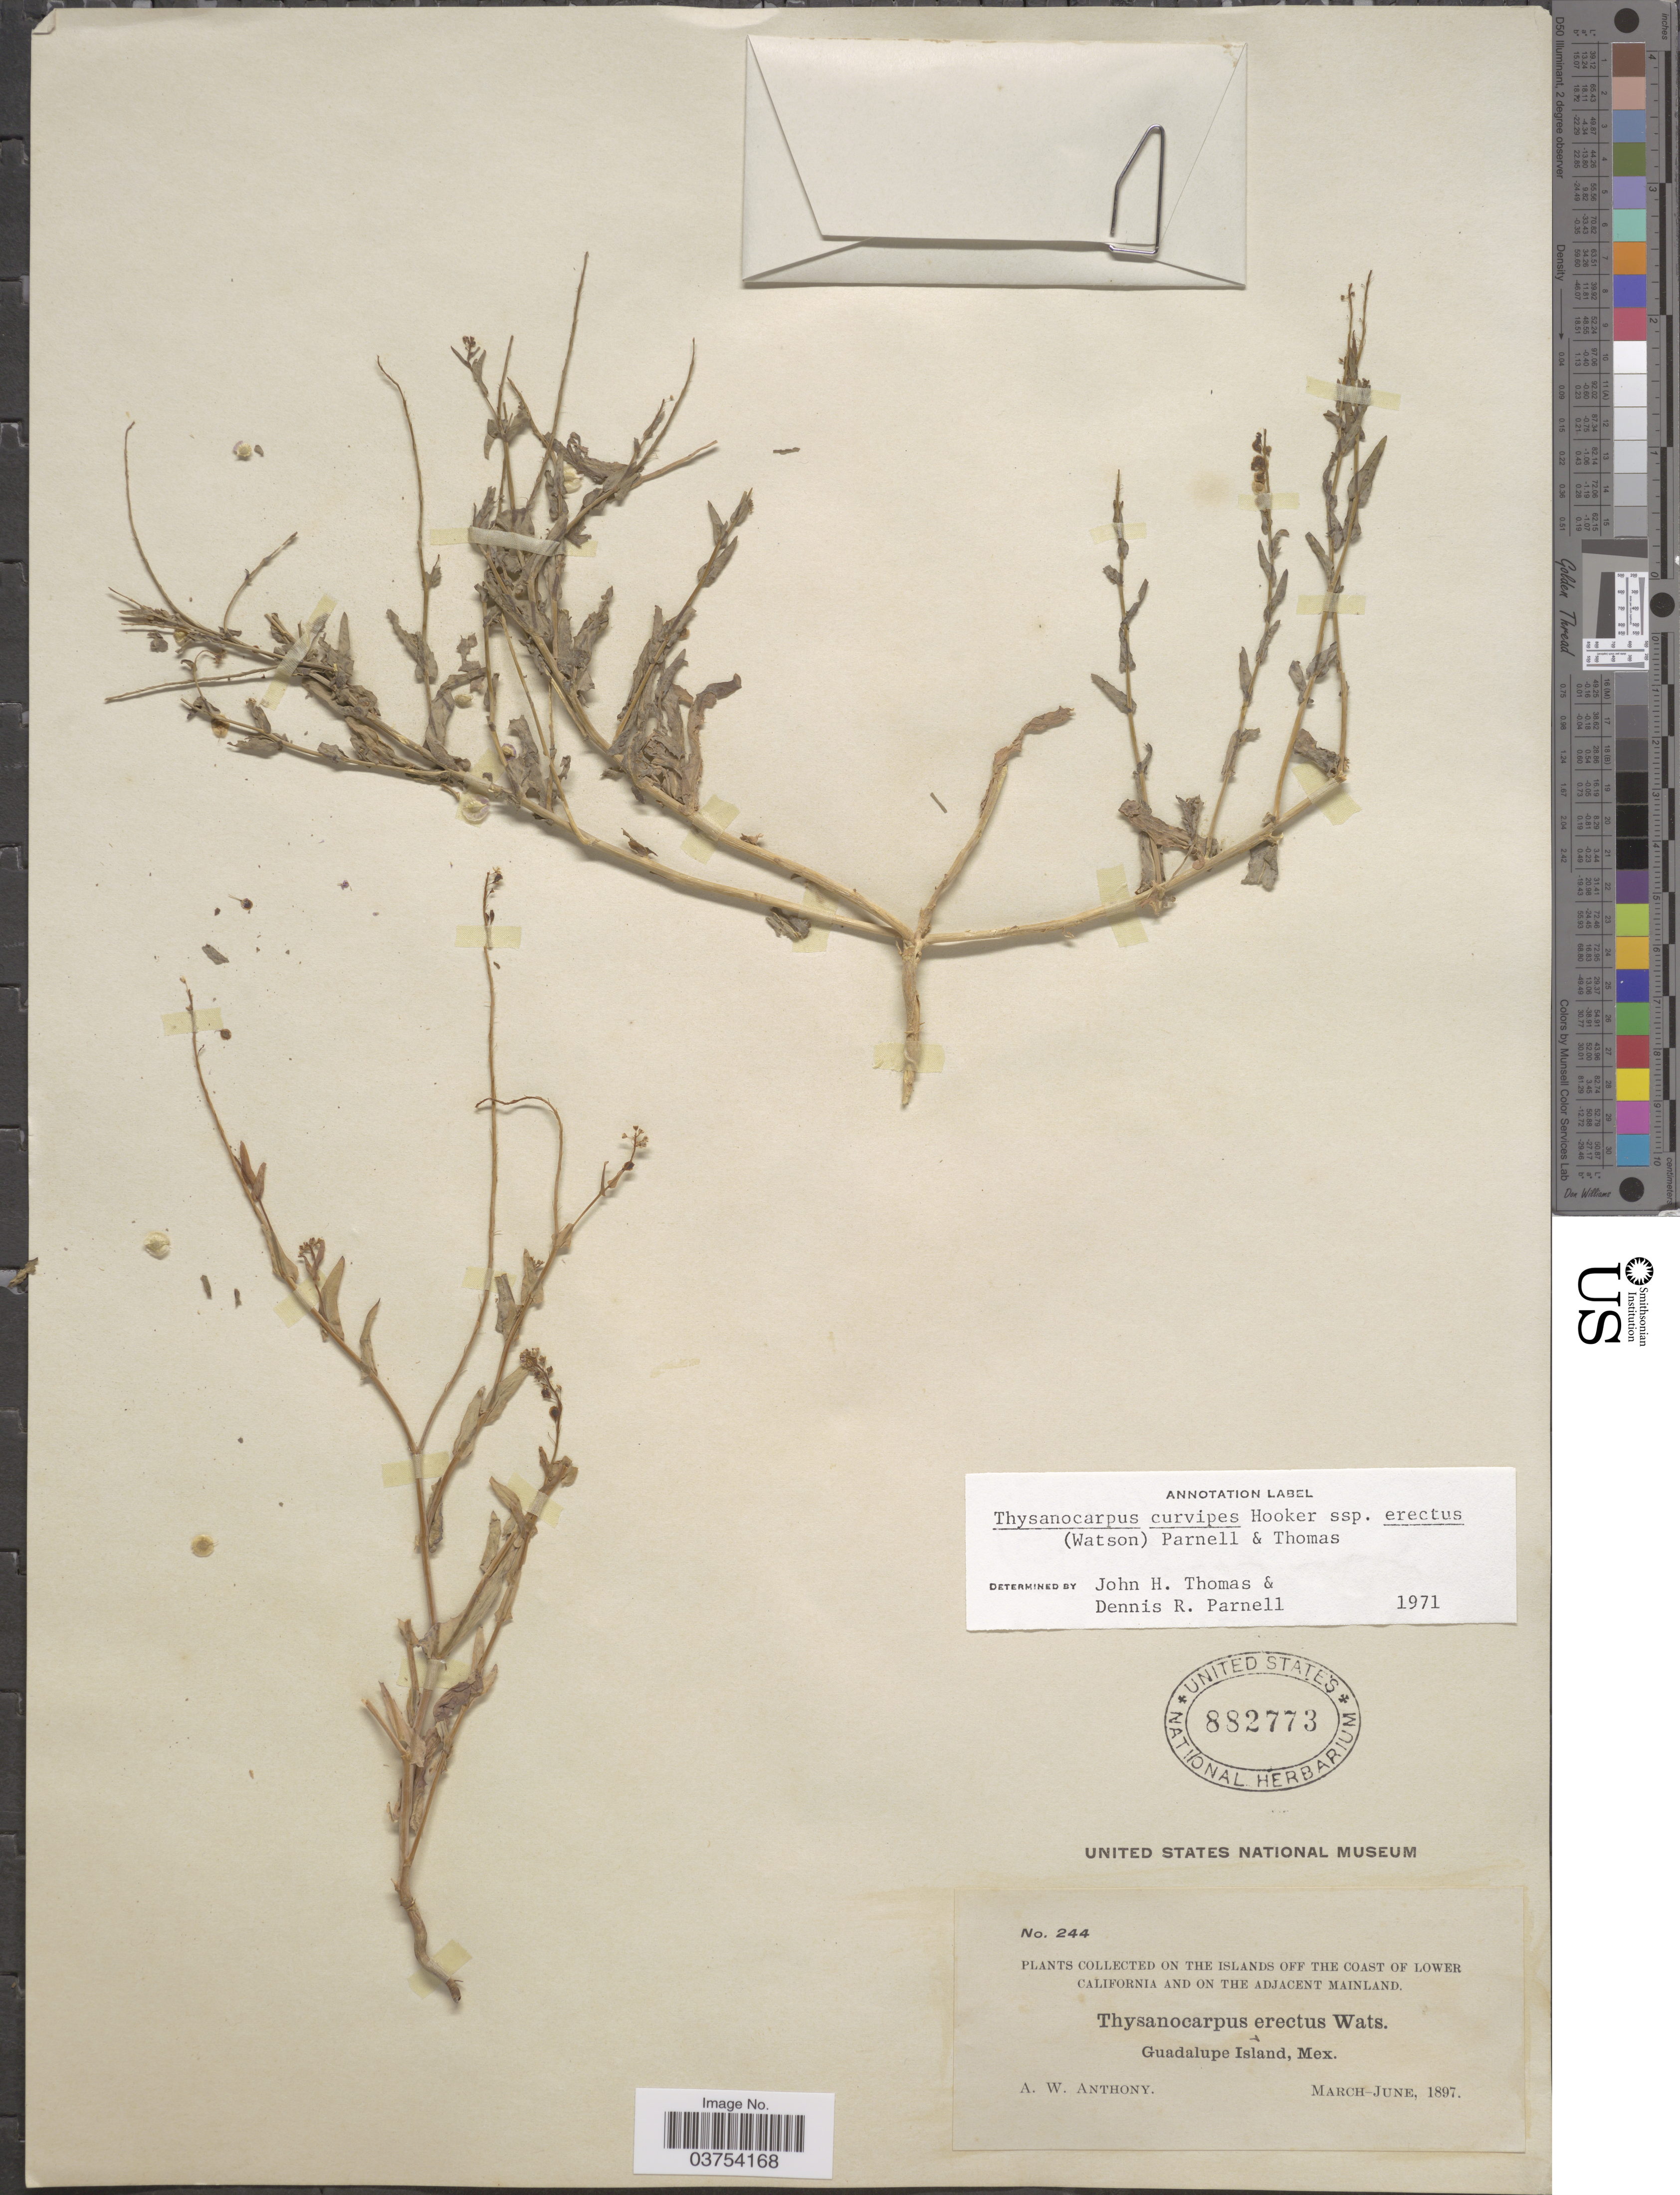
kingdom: Plantae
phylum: Tracheophyta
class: Magnoliopsida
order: Brassicales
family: Brassicaceae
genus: Thysanocarpus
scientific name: Thysanocarpus curvipes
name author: Hook.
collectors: A. W. Anthony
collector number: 244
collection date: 1897-03/1897-06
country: Mexico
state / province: Baja California Norte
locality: On the islands off the coast of Lower California and on the adjacent mainland. Guadalupe Island.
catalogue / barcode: US 882773